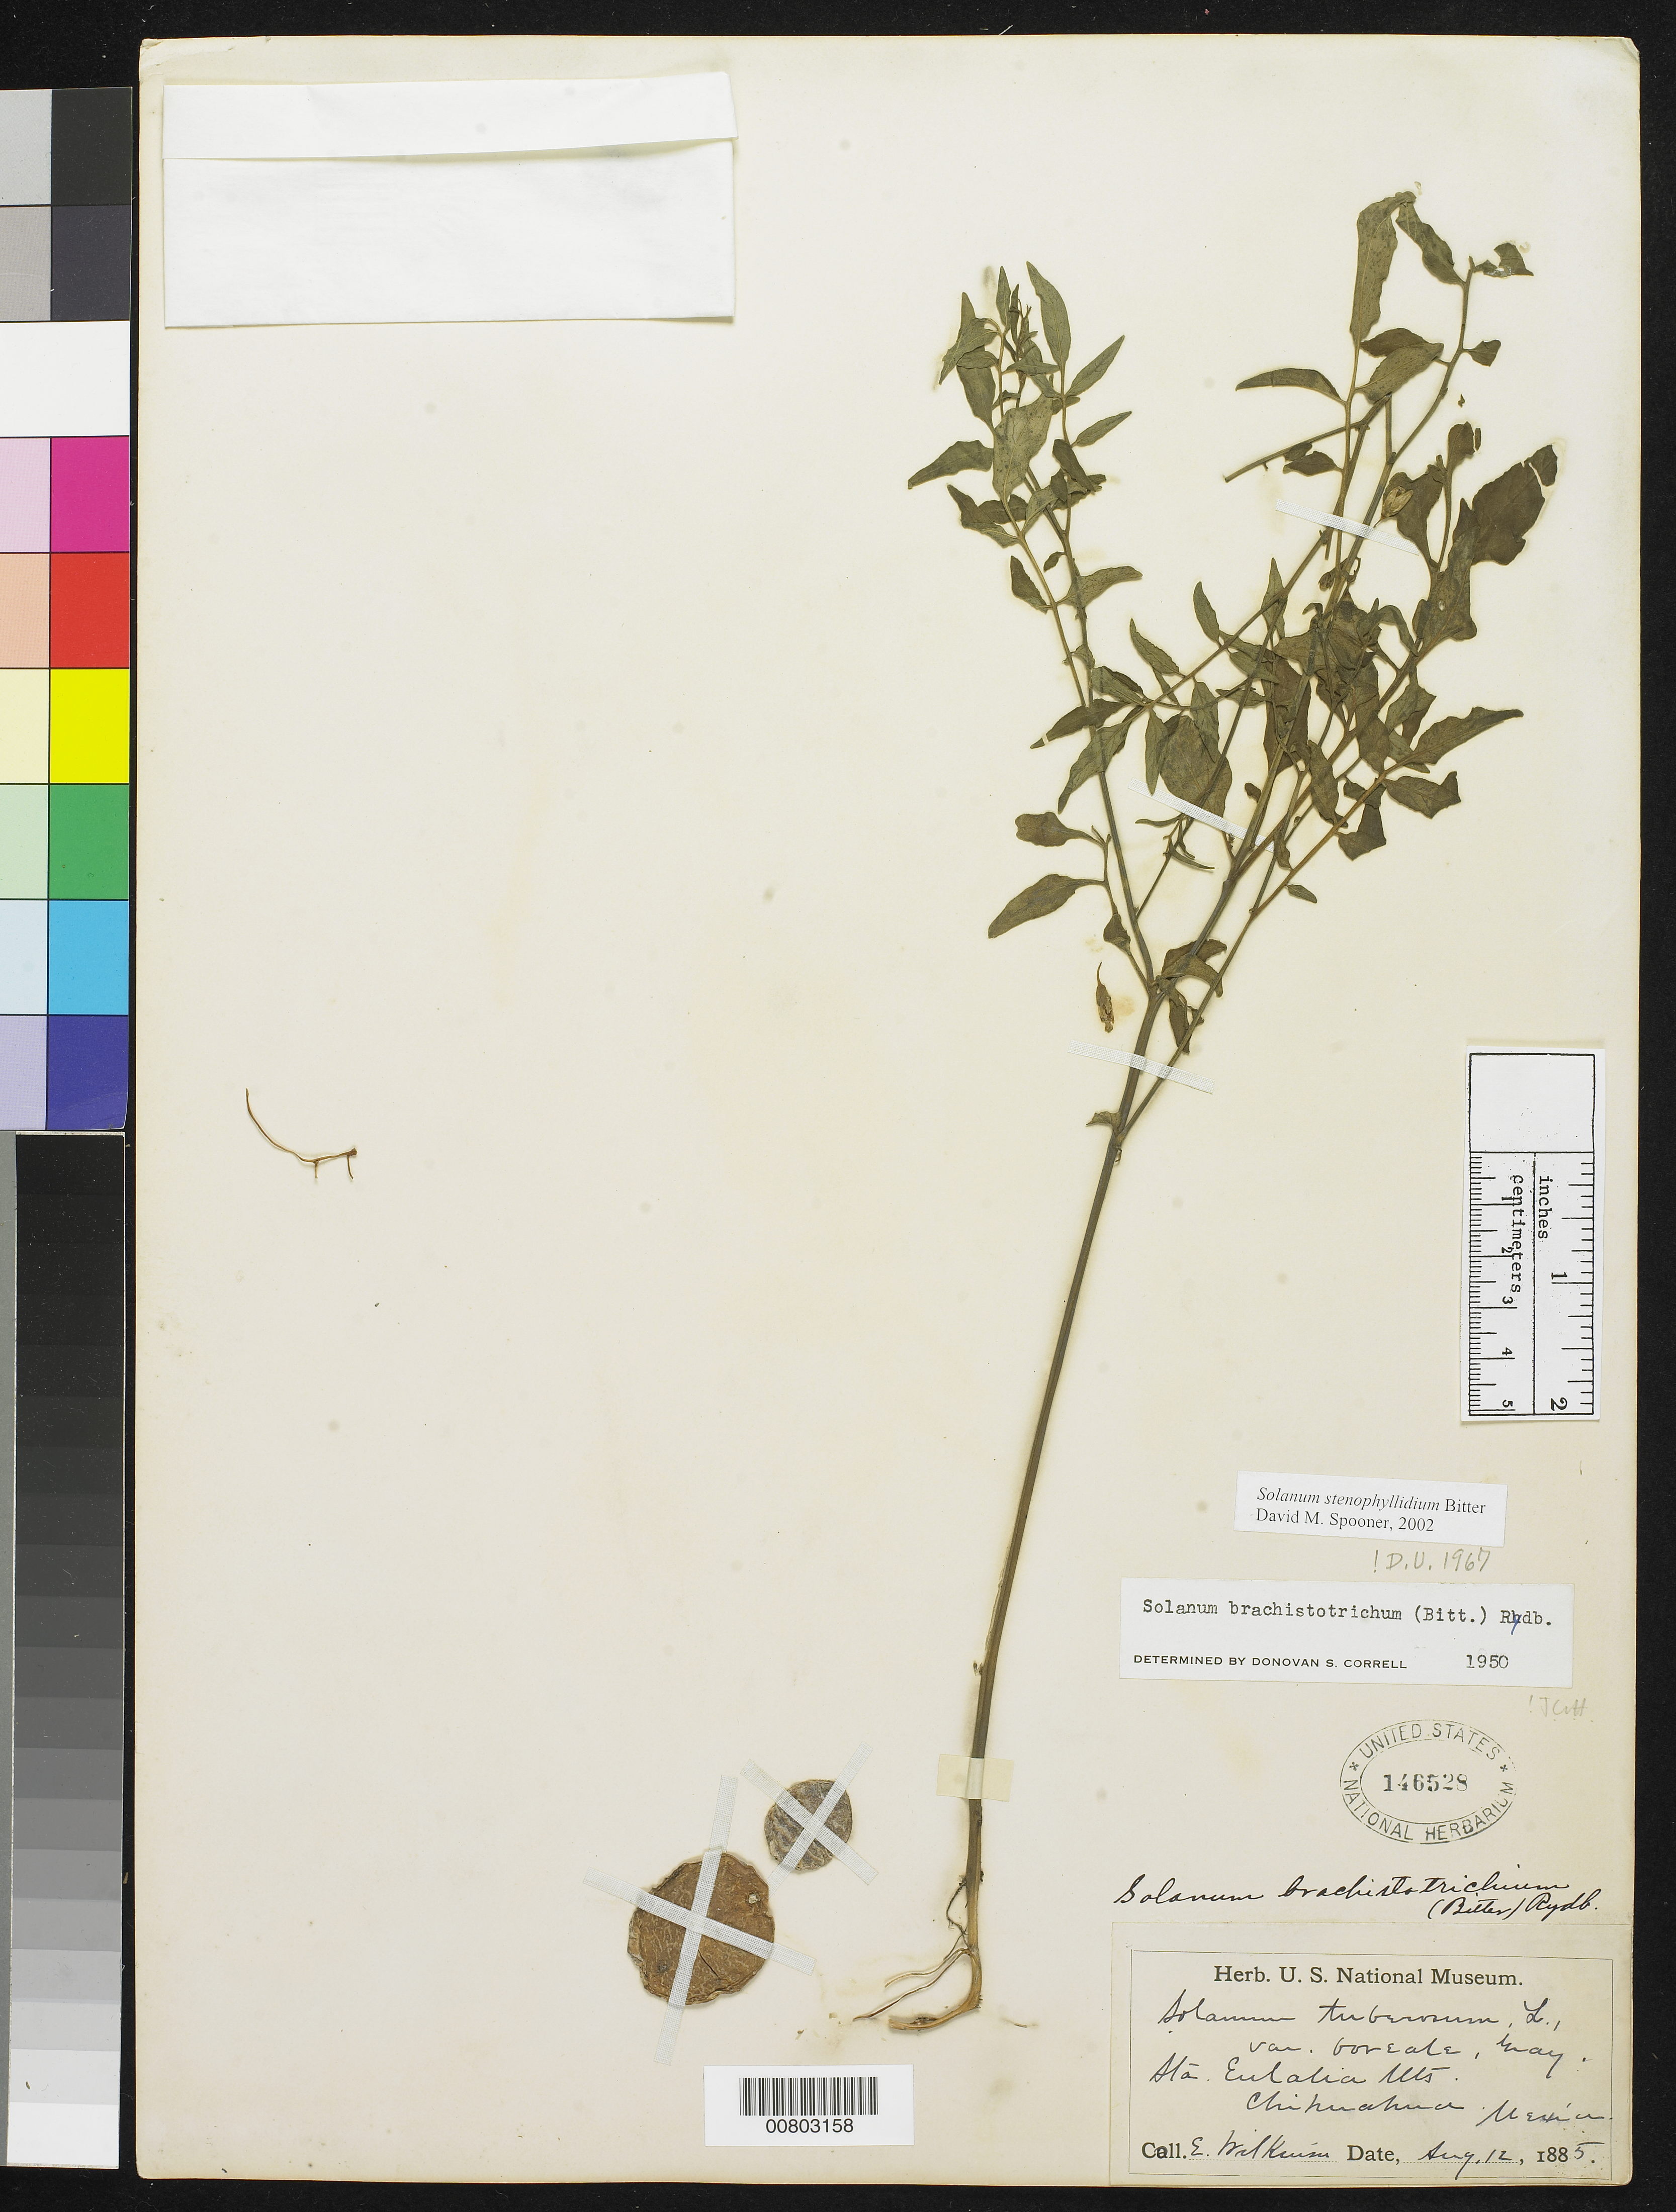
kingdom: Plantae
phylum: Tracheophyta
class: Magnoliopsida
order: Solanales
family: Solanaceae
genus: Solanum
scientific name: Solanum stenophyllidium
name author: Bitter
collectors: E. Wilkinson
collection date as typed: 12 Aug 1885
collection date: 1885-08-12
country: Mexico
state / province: Chihuahua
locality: Sta. Eulalia Mts., Chihuahua.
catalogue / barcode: US 146528